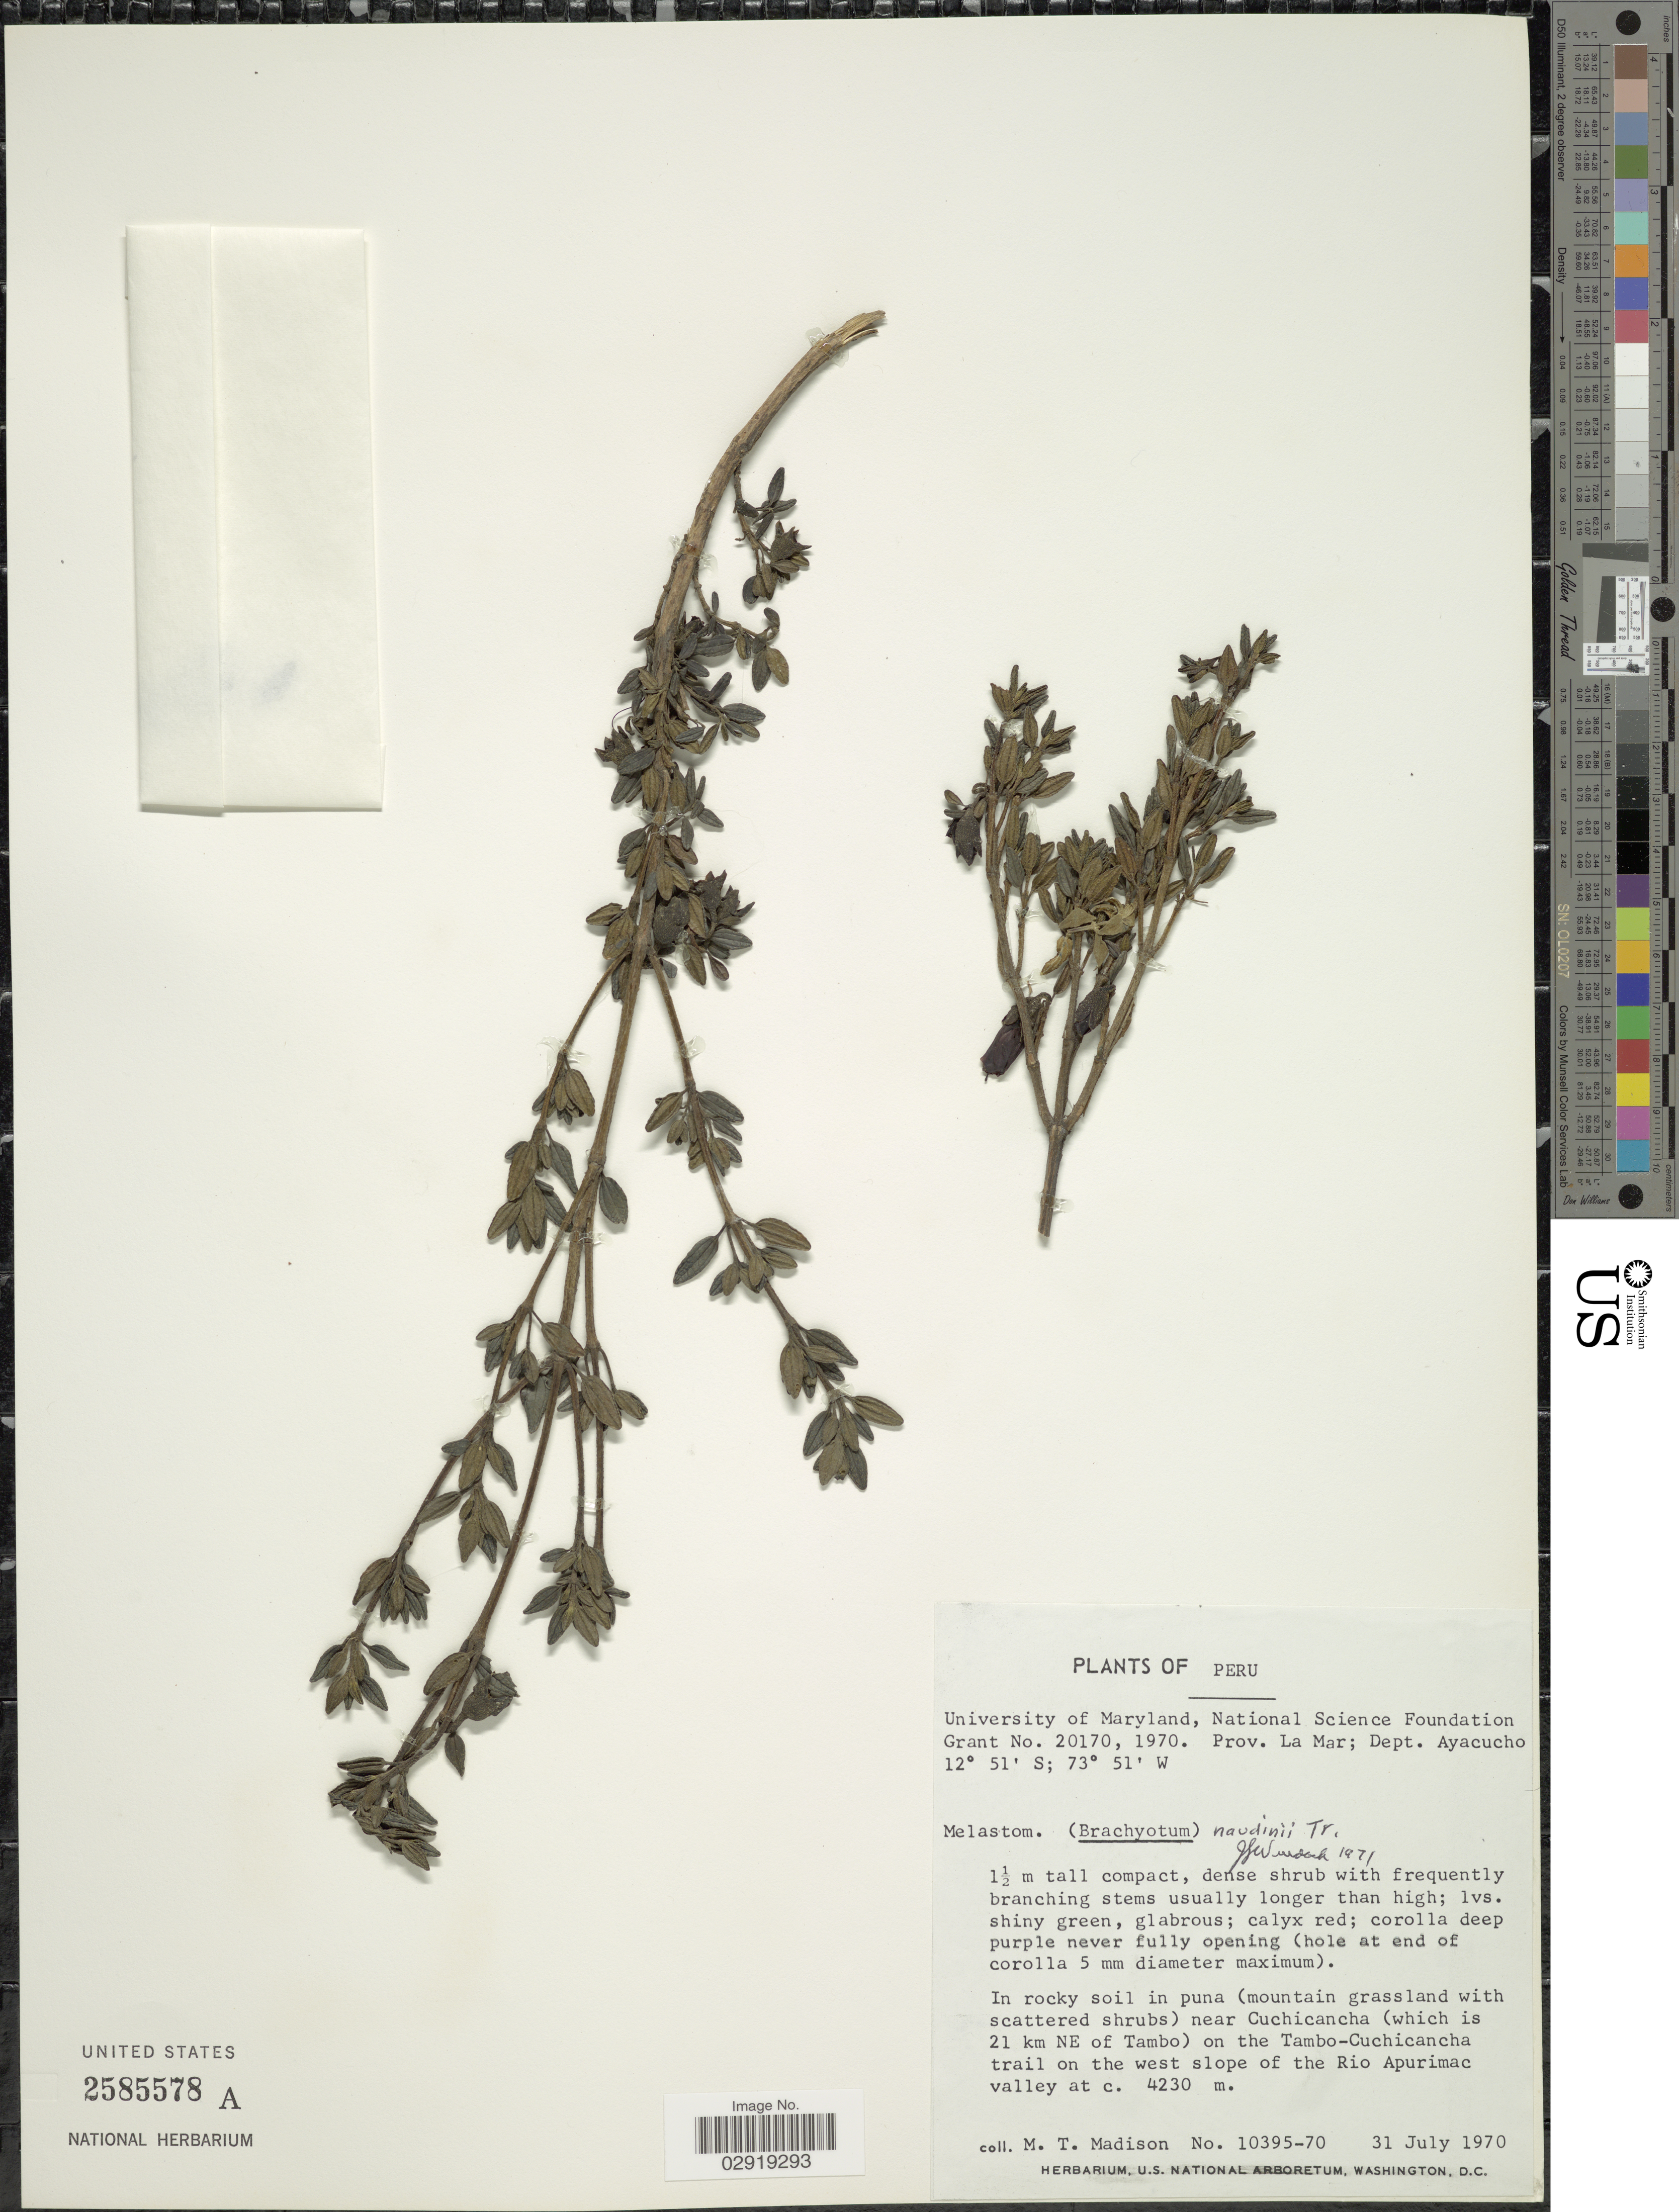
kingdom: Plantae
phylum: Tracheophyta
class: Magnoliopsida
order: Myrtales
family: Melastomataceae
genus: Brachyotum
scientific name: Brachyotum naudinii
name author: Triana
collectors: M. T. Madison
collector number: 10395-70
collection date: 1970-07-31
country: Peru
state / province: Ayacucho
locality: Prov. La Mar; Dept. Ayacucho. Near Cuchicancha (which is 21 km NE of Tambo) on the Tambo-Cuchicancha trail on the west slope of the Rio Apurimac valley.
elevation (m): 4230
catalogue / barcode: US 2585578A